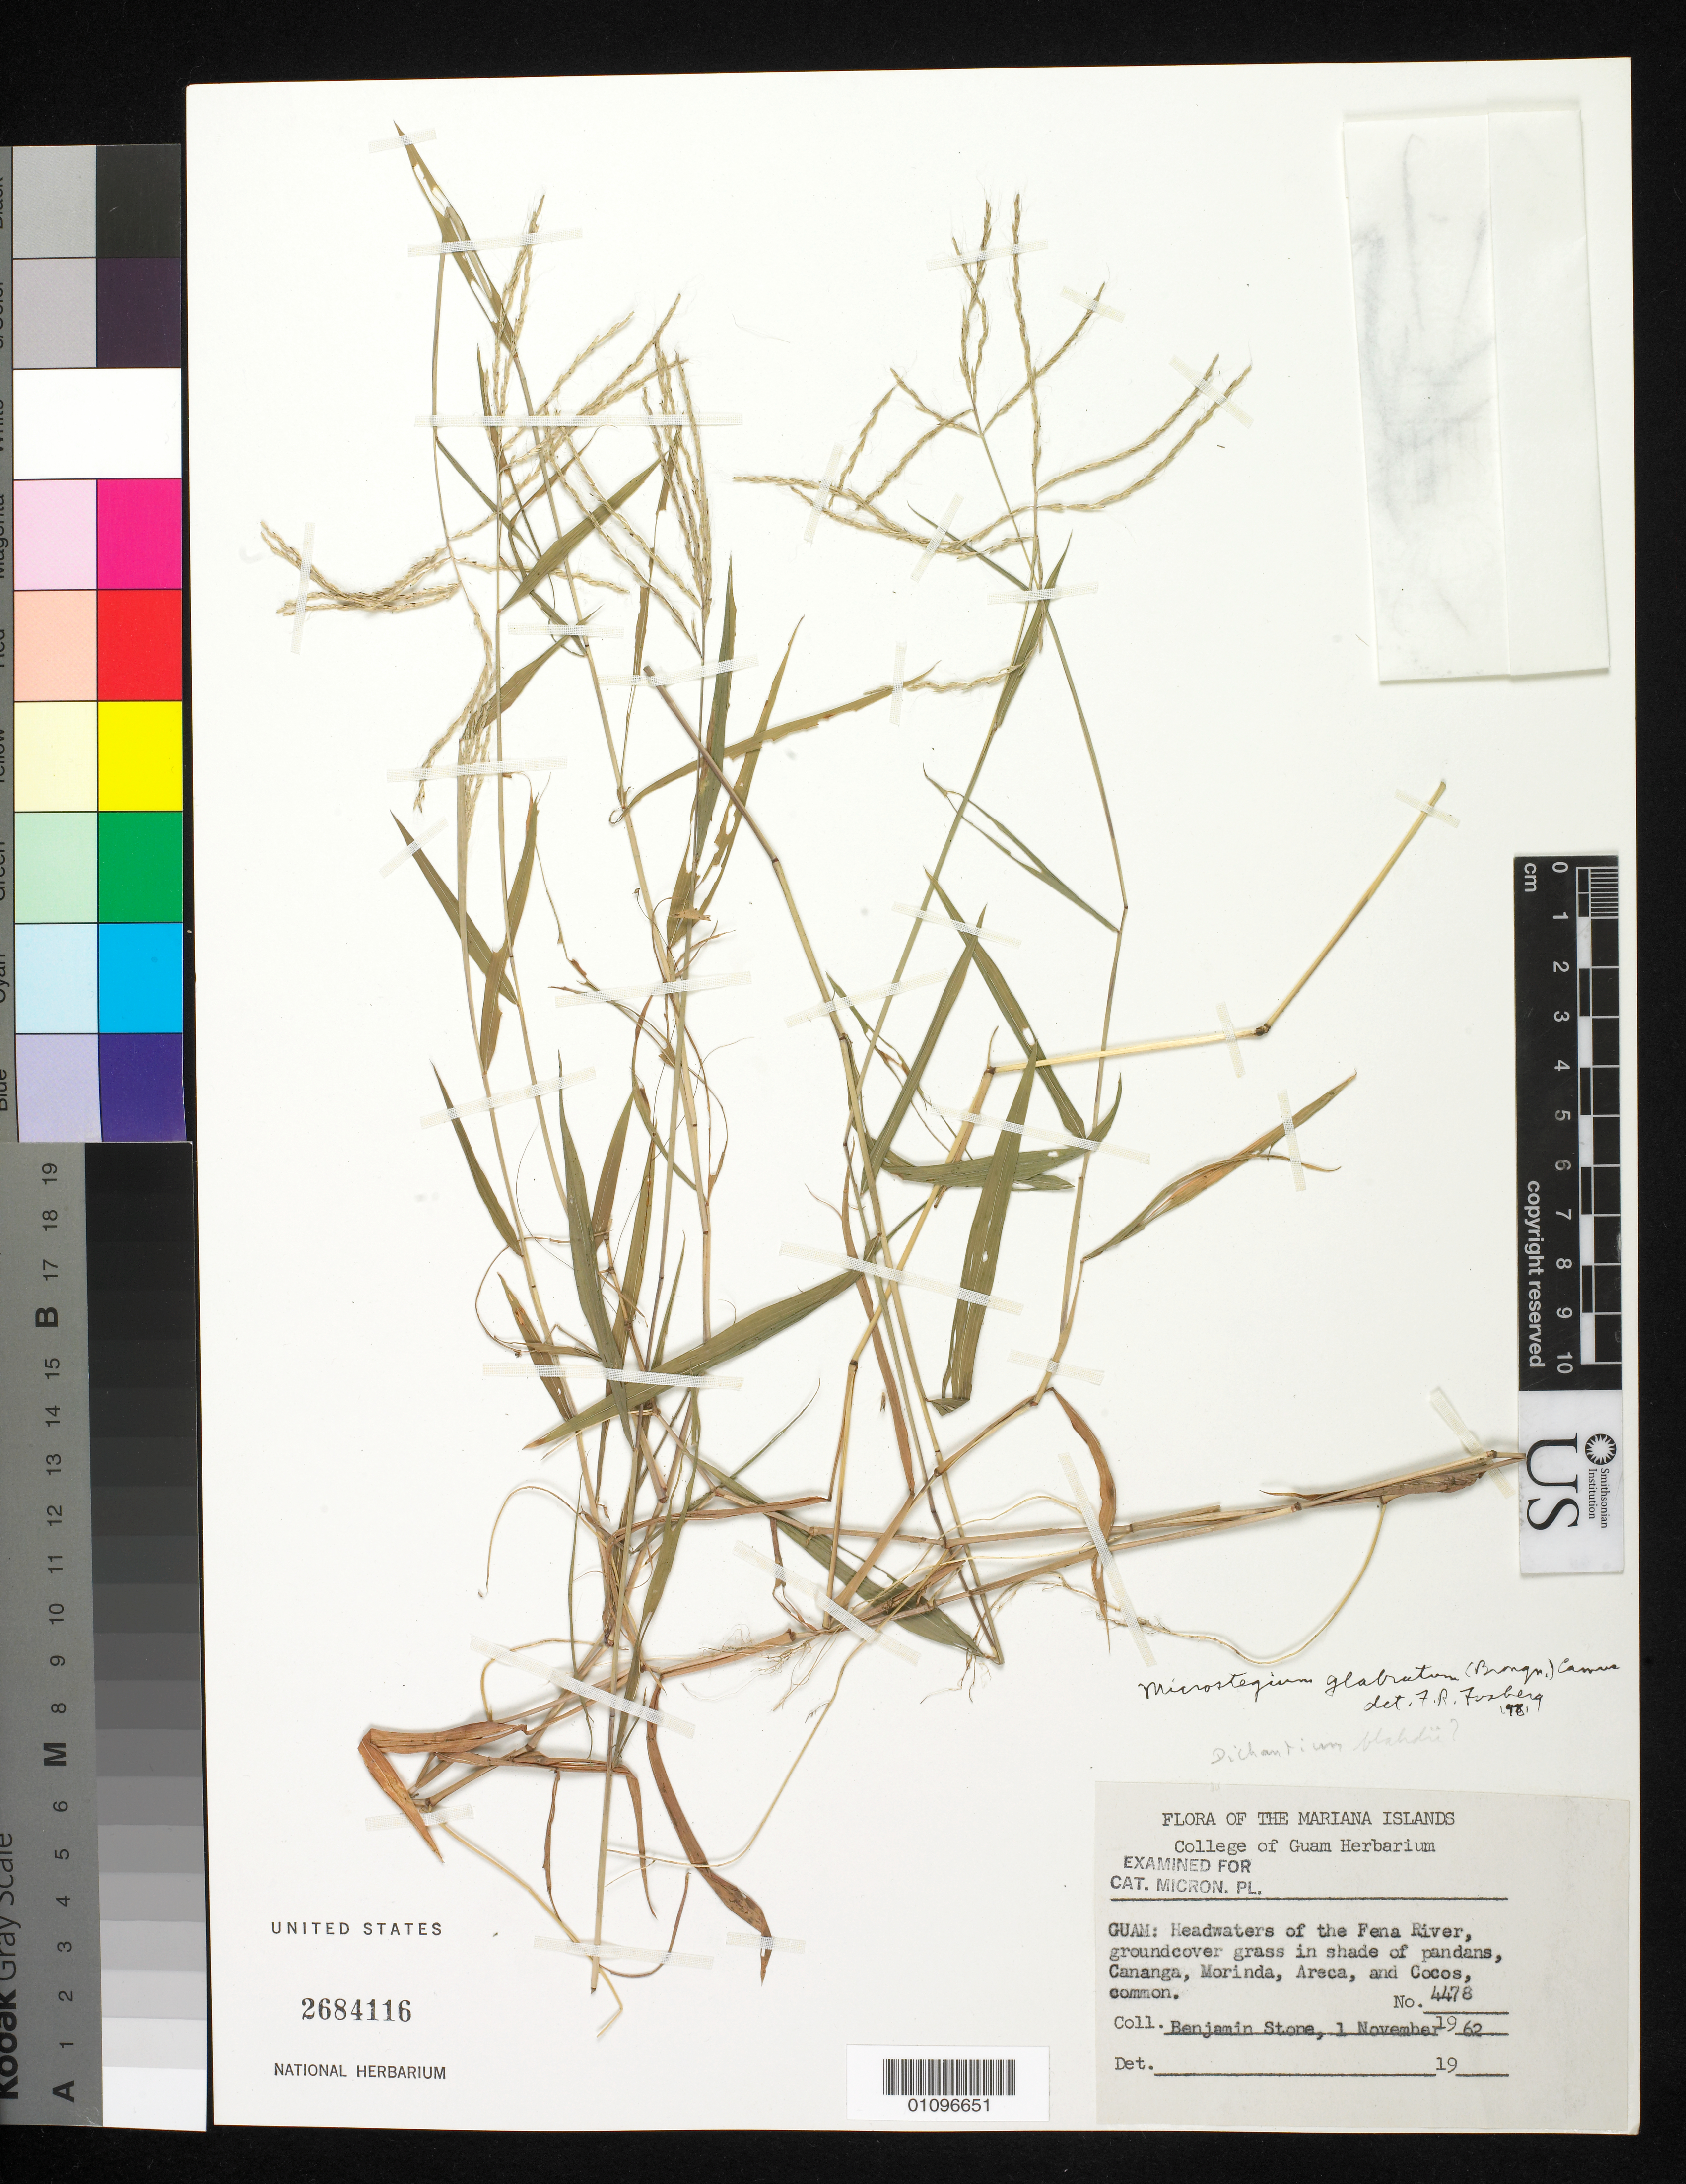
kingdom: Plantae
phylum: Tracheophyta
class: Liliopsida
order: Poales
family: Poaceae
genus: Microstegium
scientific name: Microstegium glabratum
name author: (Trin.) Camus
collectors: B. C. Stone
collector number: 4478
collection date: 1962-11-01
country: Guam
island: Guam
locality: Headwaters of the Fena River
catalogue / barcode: US 2684116